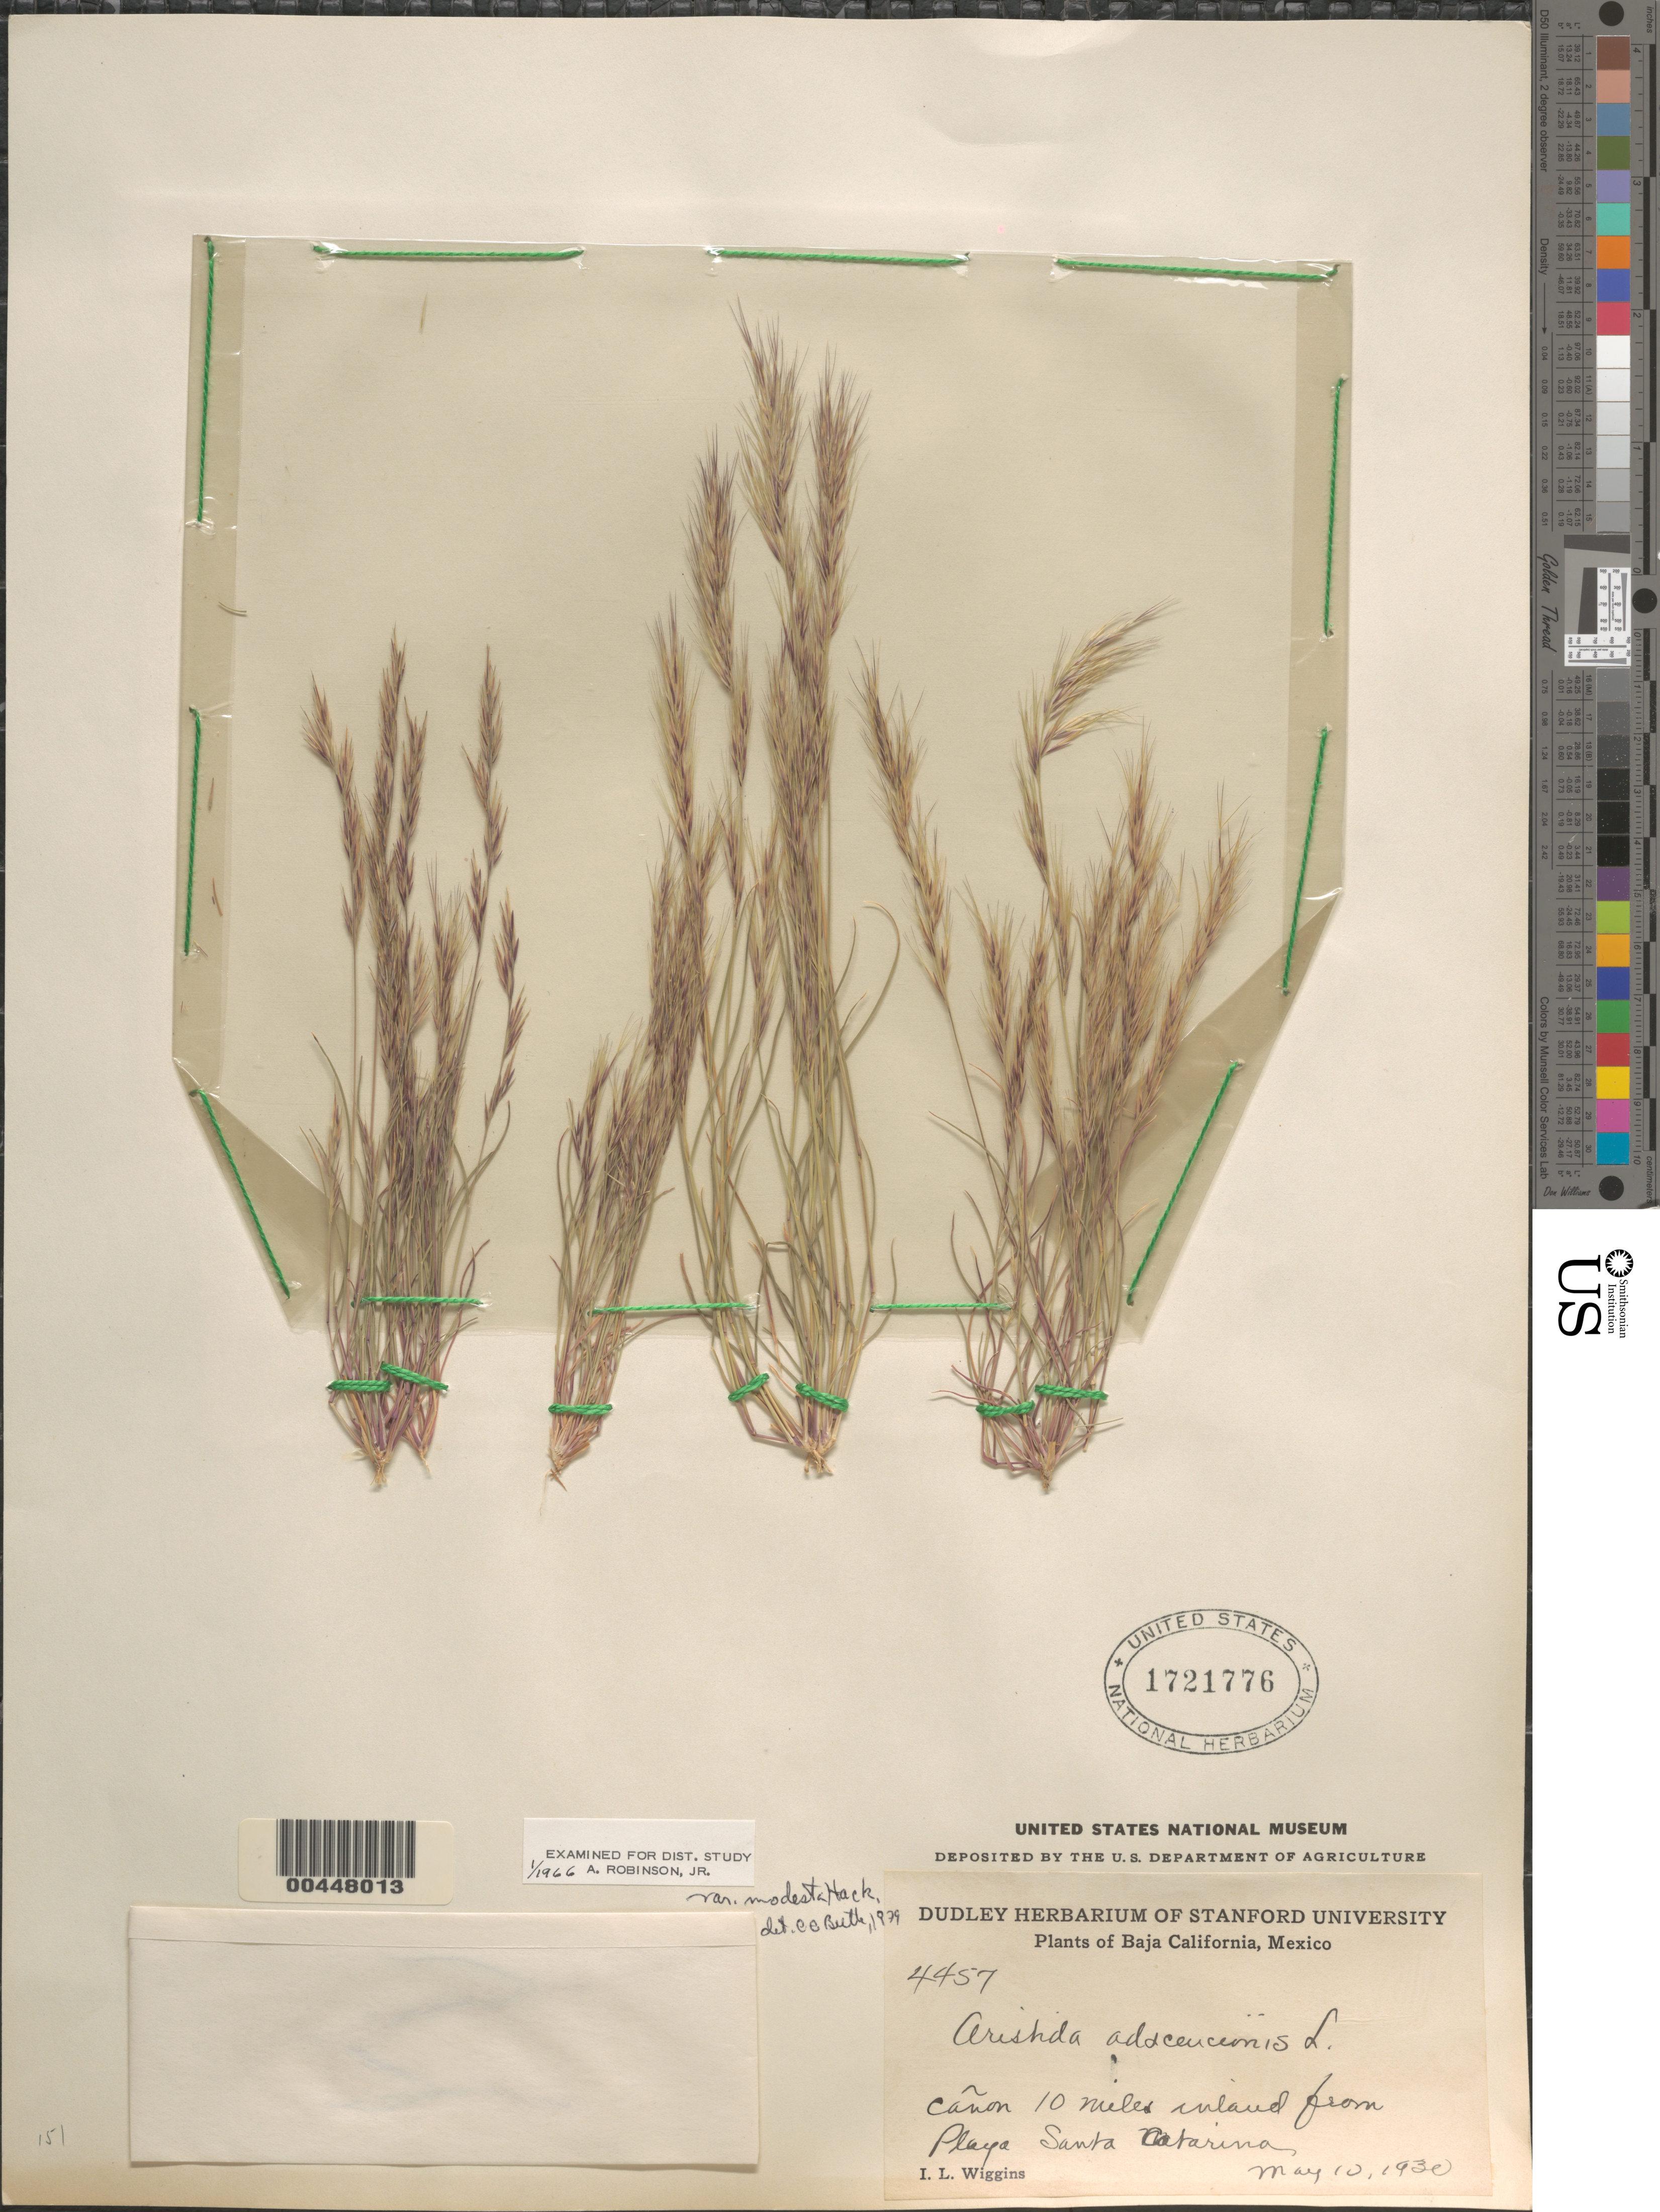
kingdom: Plantae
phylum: Tracheophyta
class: Liliopsida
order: Poales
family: Poaceae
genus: Aristida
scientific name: Aristida adscensionis var. modesta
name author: Hack. in Stuck.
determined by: Beetle, Alan A.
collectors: I. L. Wiggins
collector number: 4457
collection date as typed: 10 May 1930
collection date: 1930-05-10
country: Mexico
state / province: Baja California Sur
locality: Cañon 10 mi inland from Playa Santa Catarina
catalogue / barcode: US 1721776